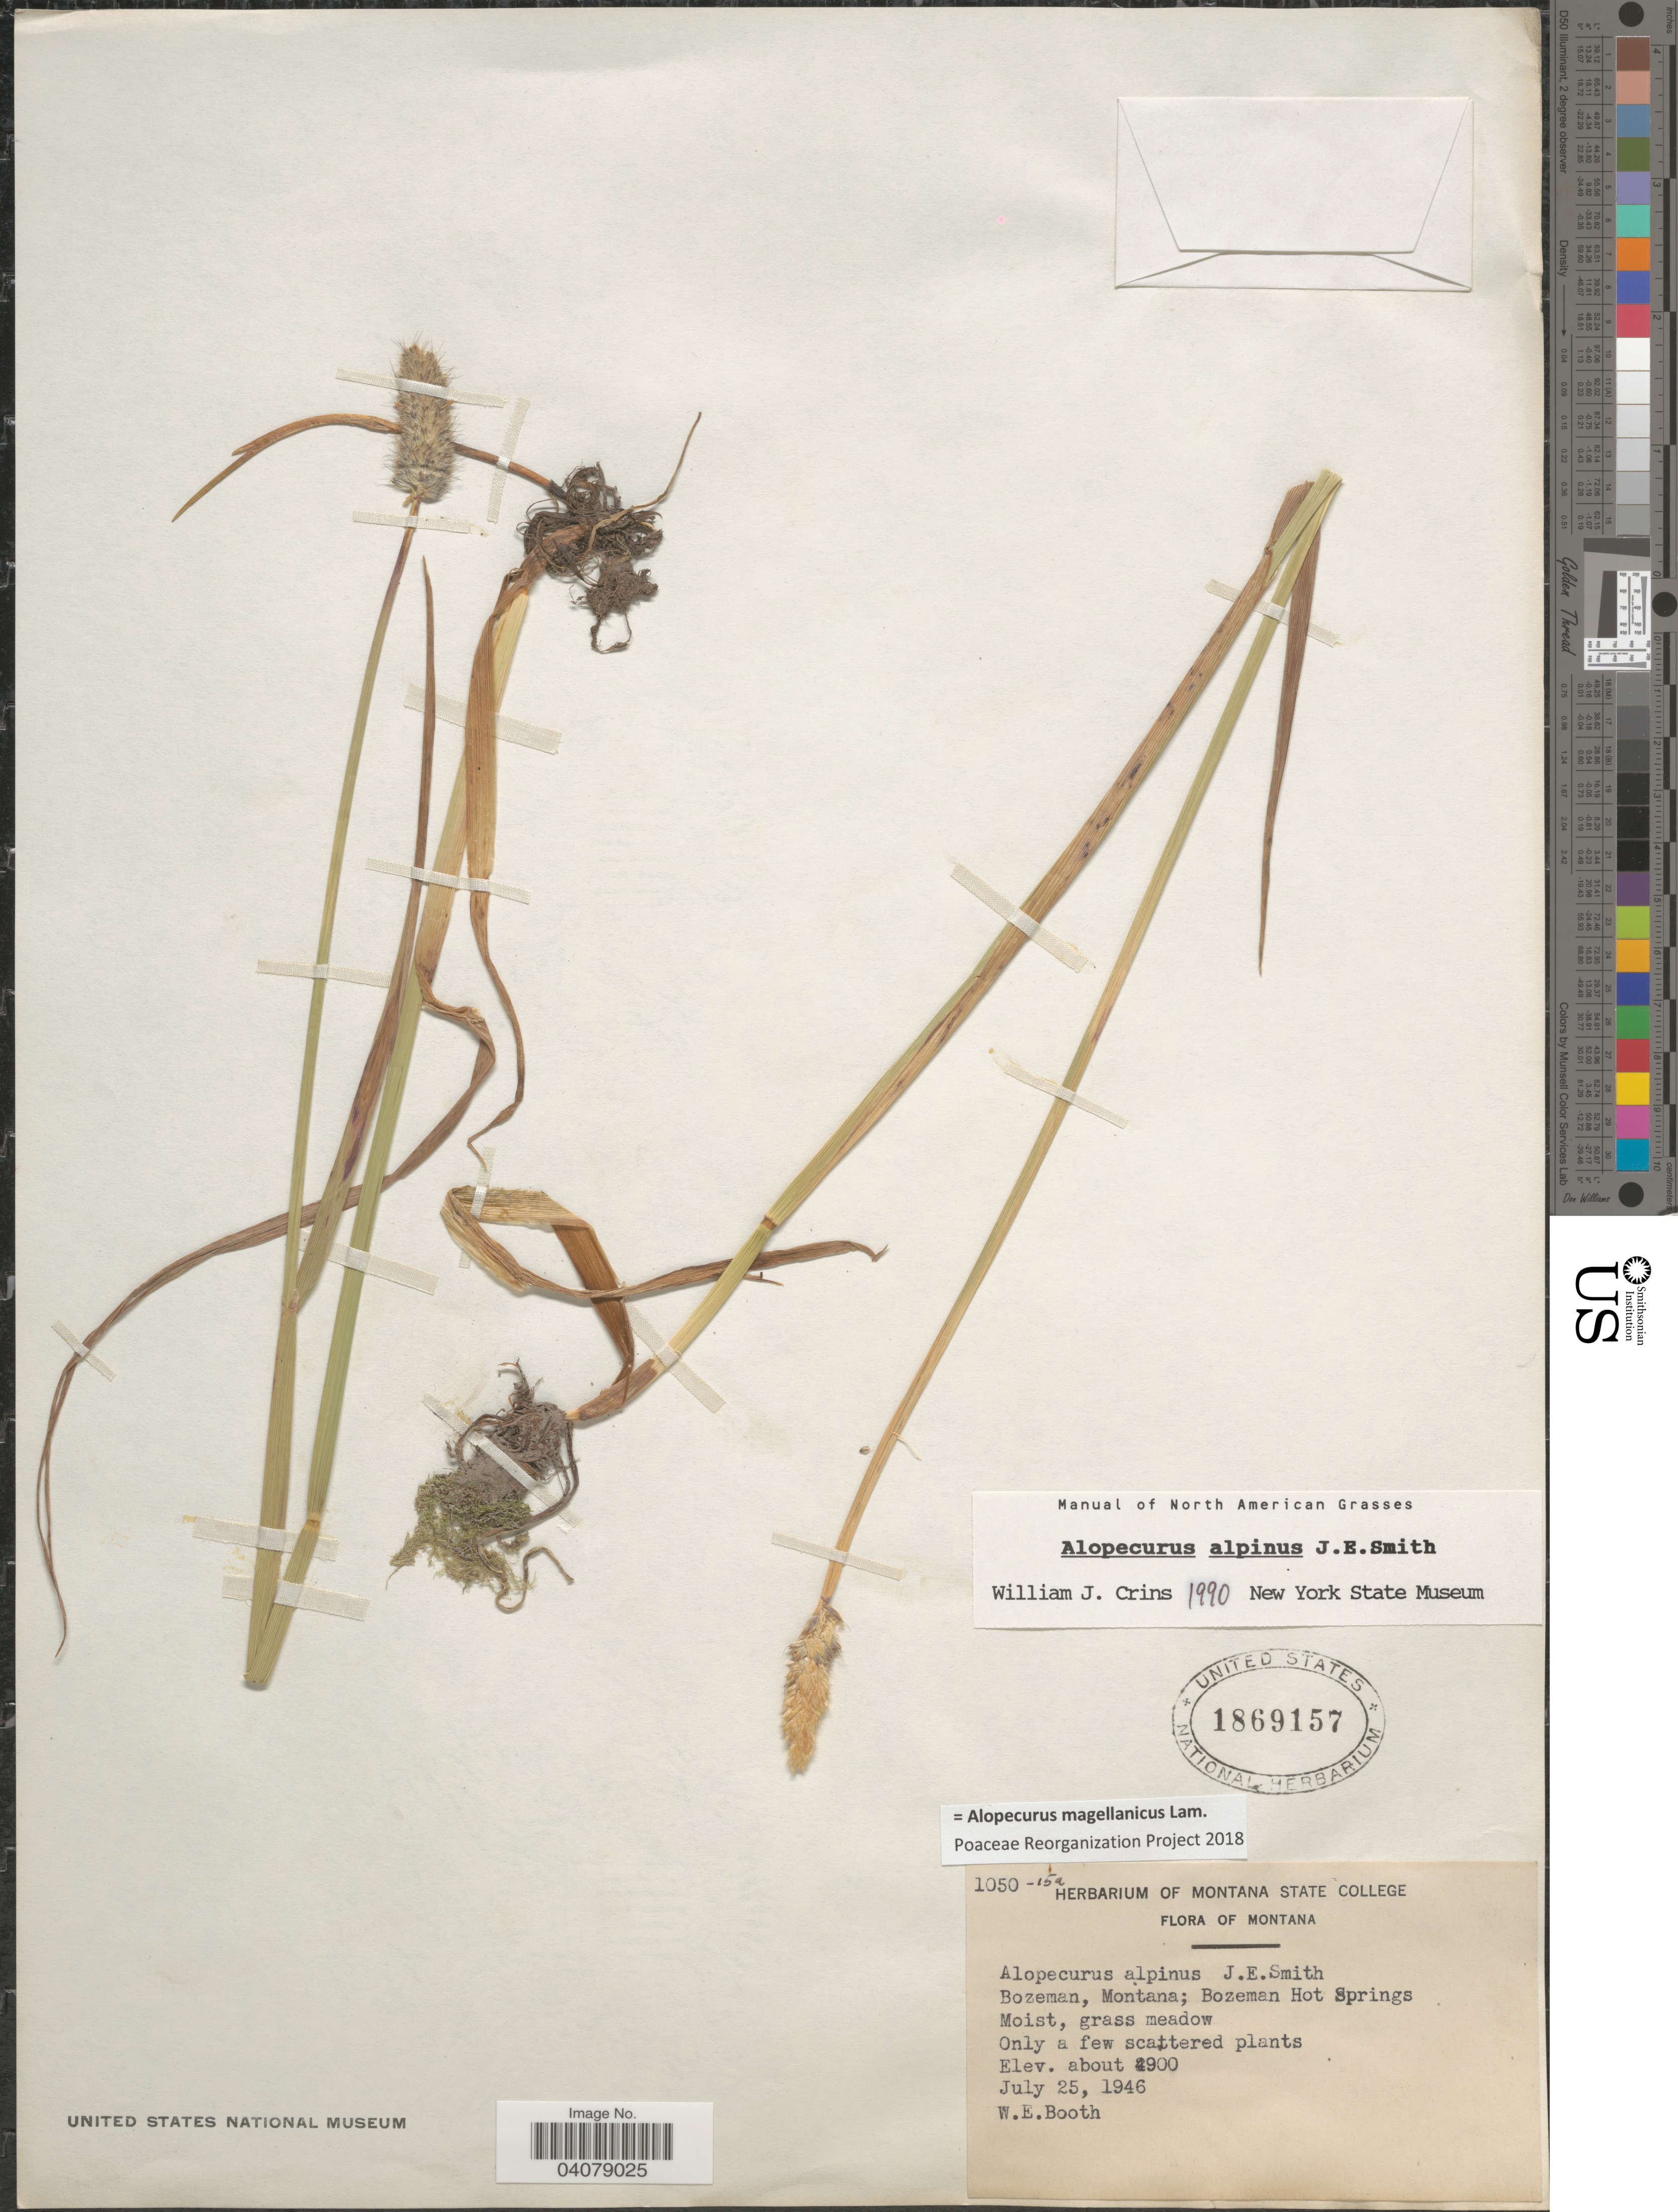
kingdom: Plantae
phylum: Tracheophyta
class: Liliopsida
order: Poales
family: Poaceae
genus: Alopecurus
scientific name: Alopecurus magellanicus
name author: Lam.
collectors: W. Booth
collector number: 1050-15a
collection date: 1946-07-25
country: United States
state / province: Montana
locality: Bozeman; Bozeman Hot Springs.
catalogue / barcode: US 1869157